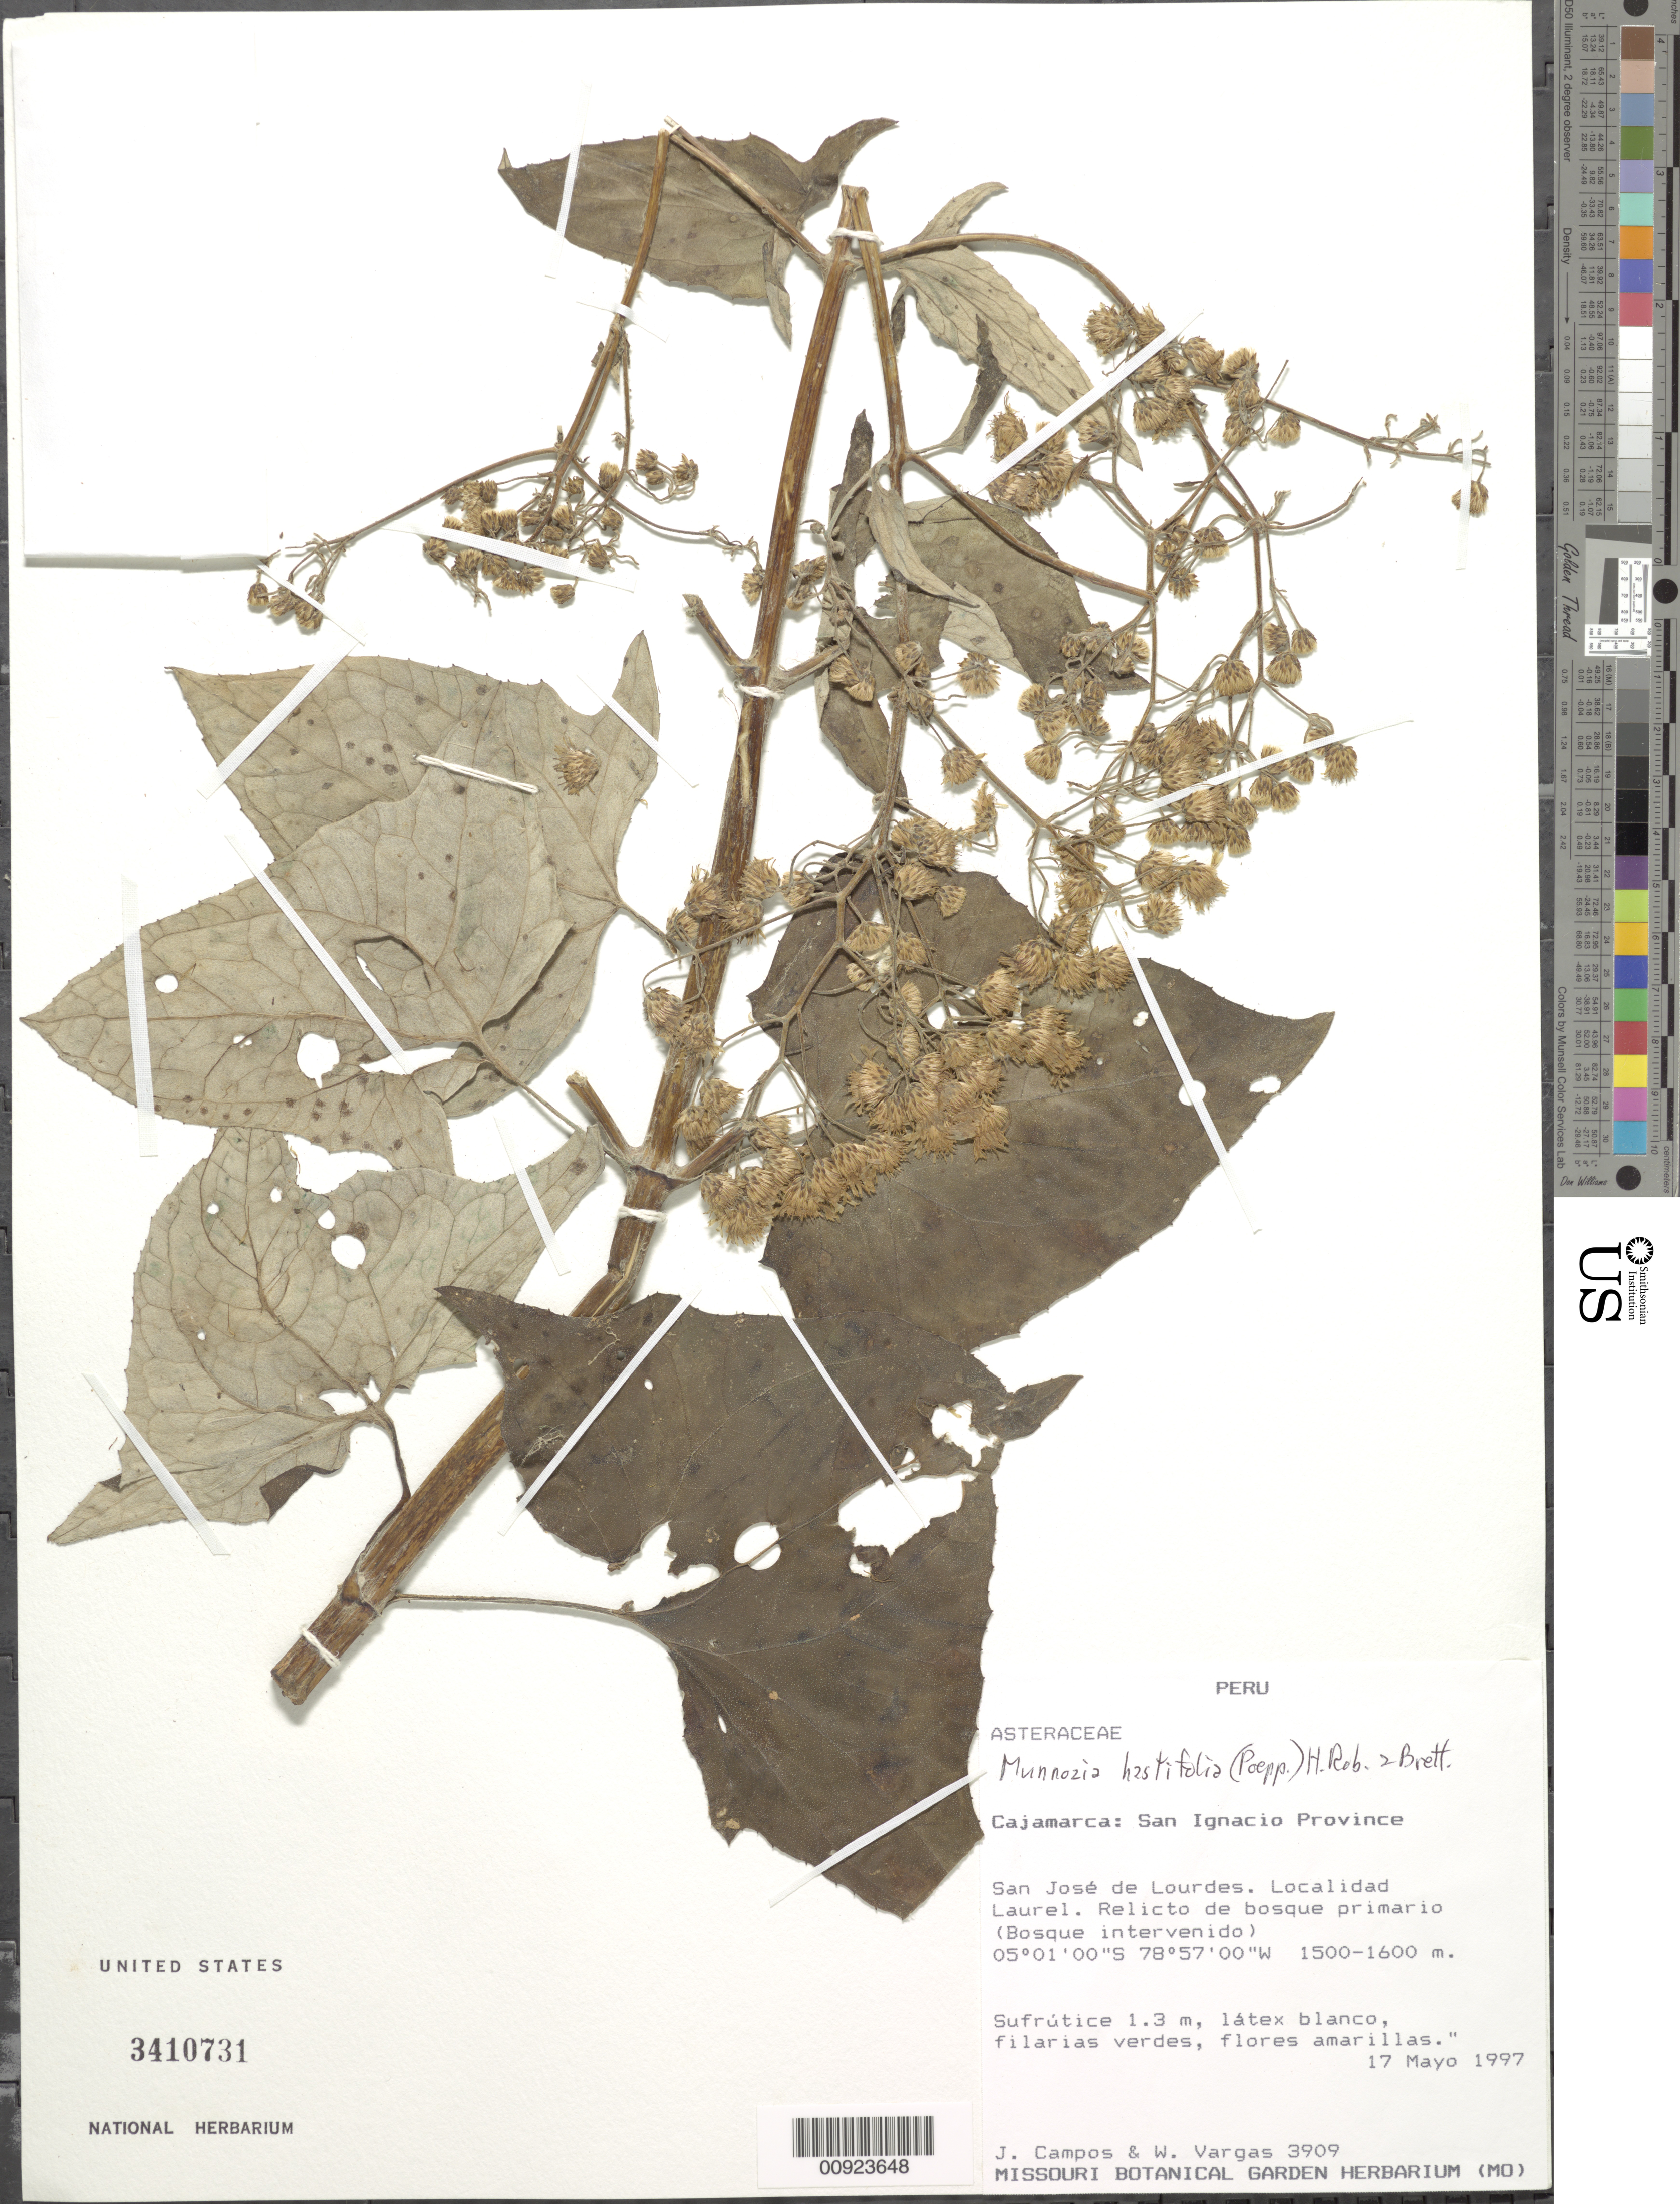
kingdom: Plantae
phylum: Tracheophyta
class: Magnoliopsida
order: Asterales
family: Asteraceae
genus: Munnozia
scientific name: Munnozia hastifolia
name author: (Poepp.) H. Rob. & Brettell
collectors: J. Campos & W. Vargas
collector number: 3909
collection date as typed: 17 May 1997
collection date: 1997-05-17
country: Peru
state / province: Cajamarca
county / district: San Ignacio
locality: San José de Lourdes. Localidad Laurel.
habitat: Relicto de bosque primario (bosque intervenido)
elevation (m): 1500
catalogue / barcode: US 3410731